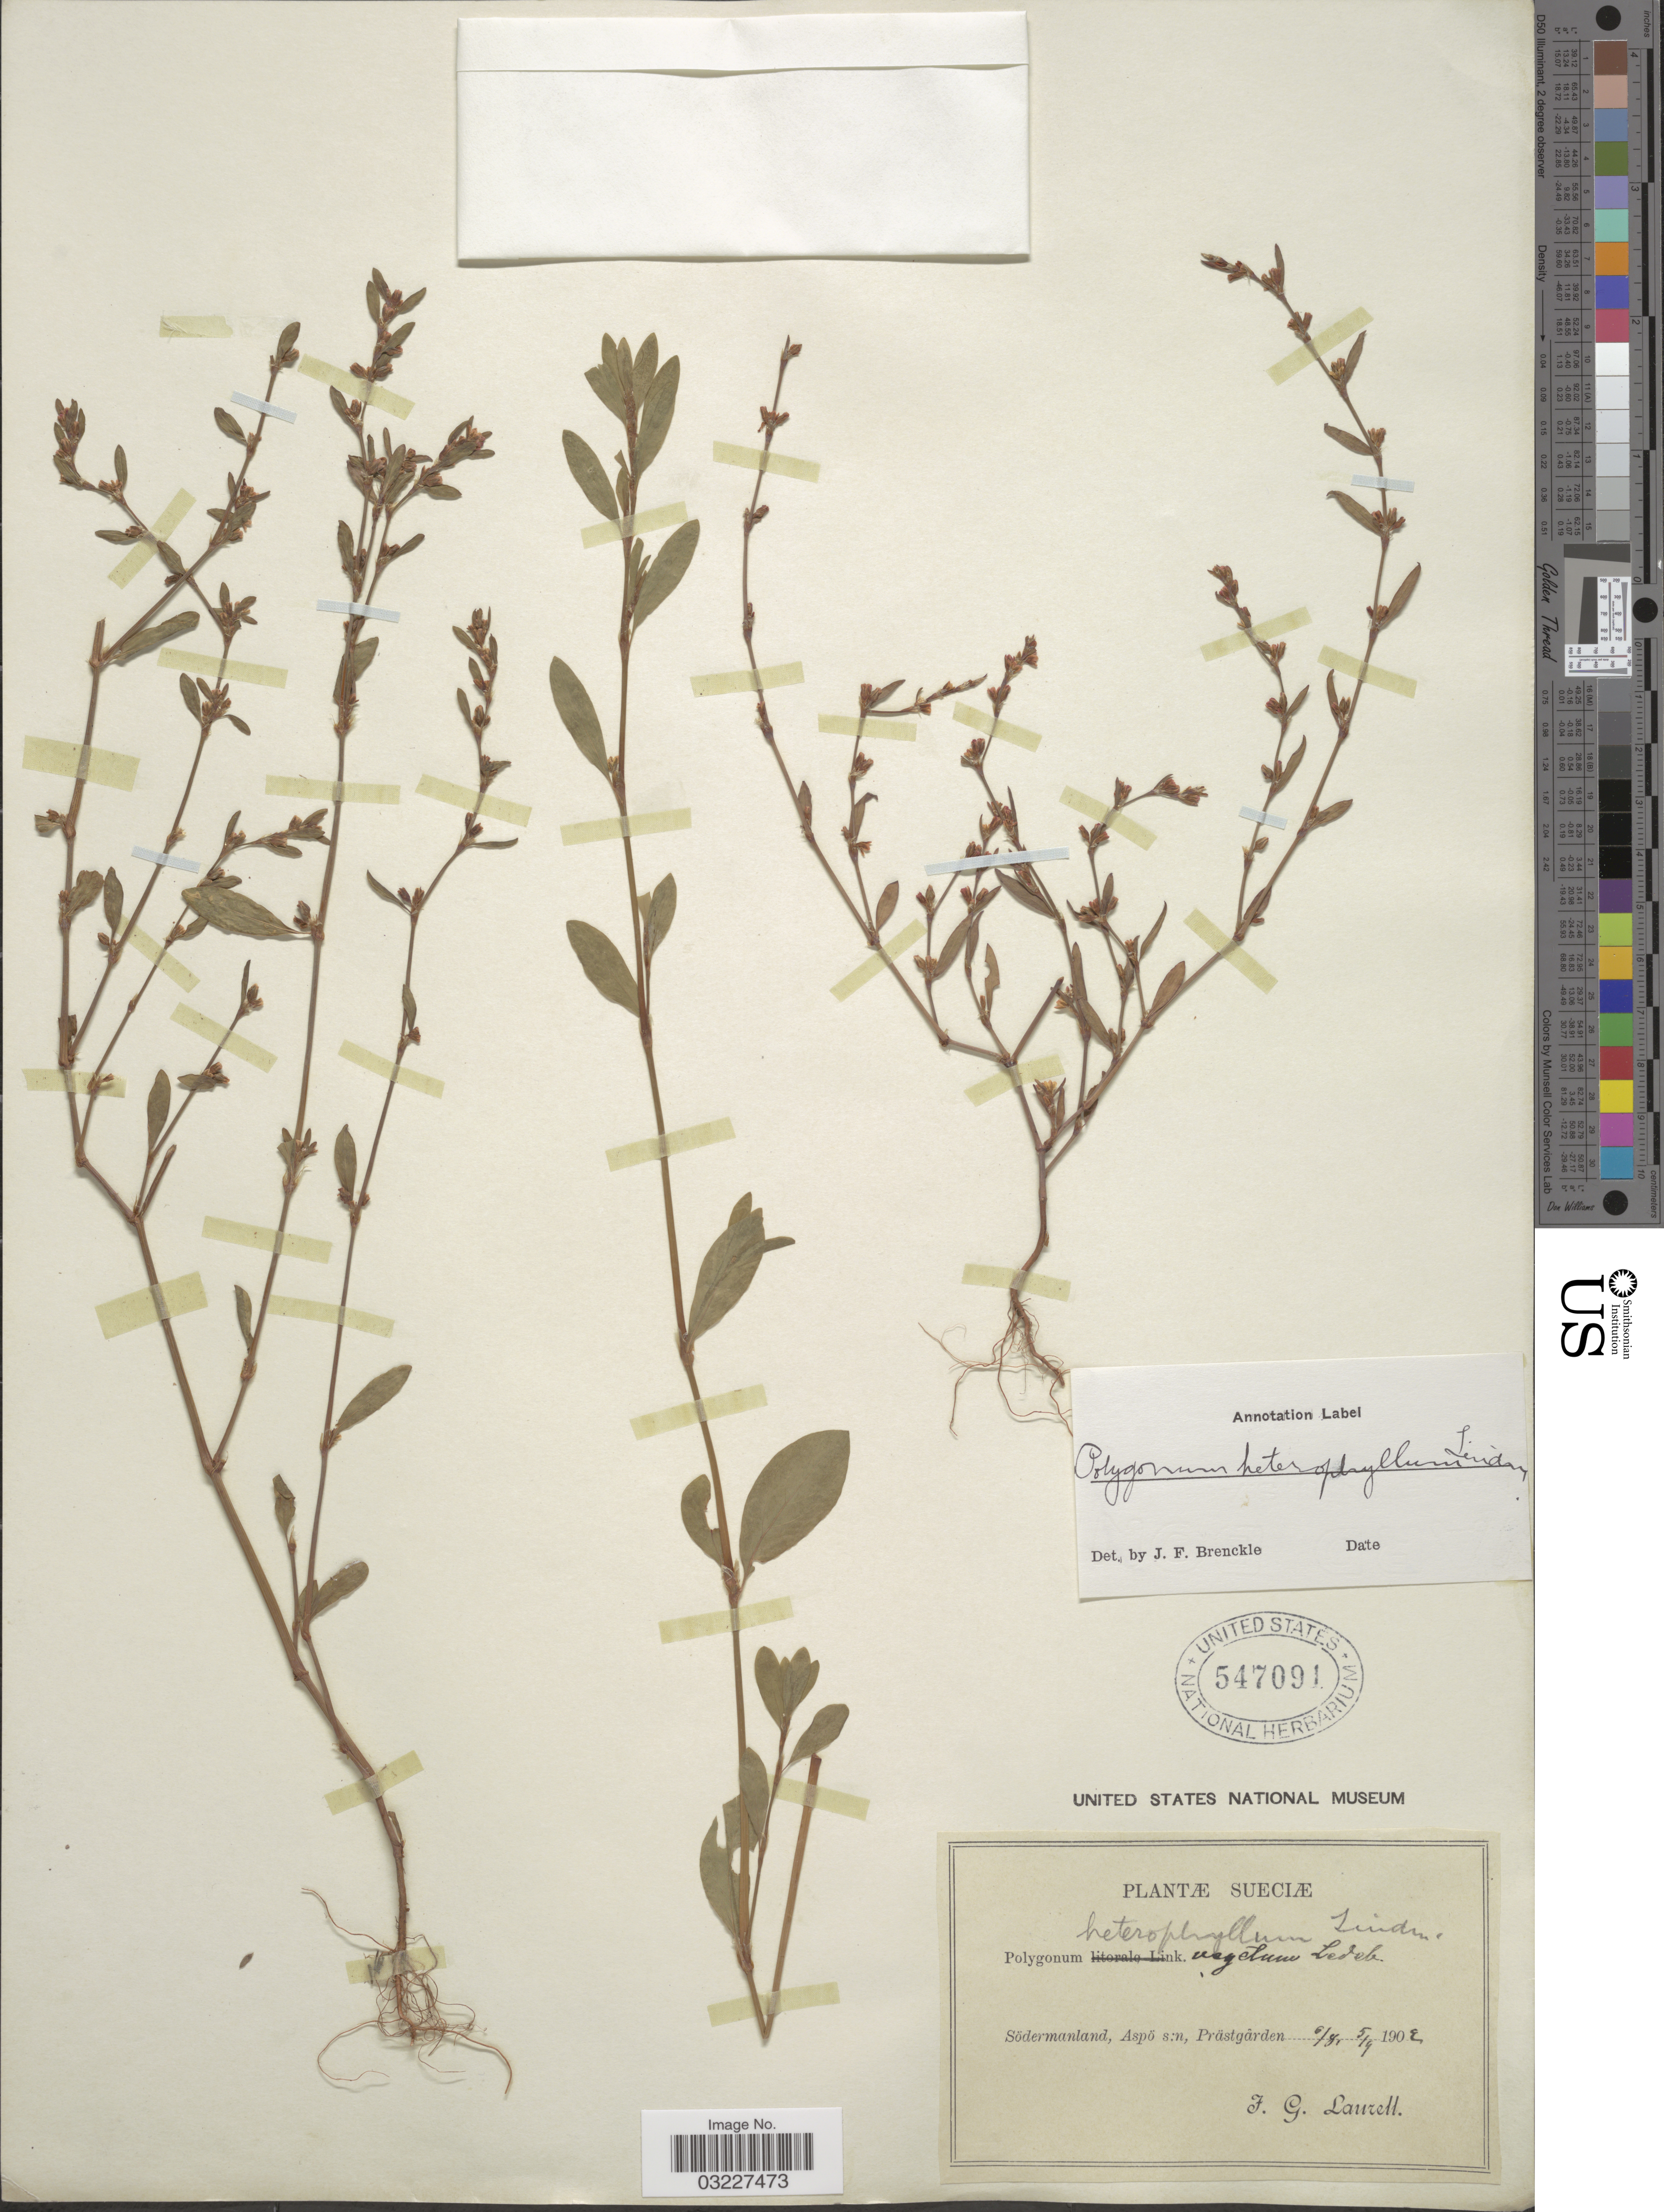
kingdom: Plantae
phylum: Tracheophyta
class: Magnoliopsida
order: Caryophyllales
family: Polygonaceae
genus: Polygonum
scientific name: Polygonum heterophyllum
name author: Lindm.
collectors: J. Laurell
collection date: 1903-08-06/1903-09-05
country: Sweden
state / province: Sodermanland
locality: Sueciæ, Södermanland, Aspö s:n, Prästgârden.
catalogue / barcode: US 547091